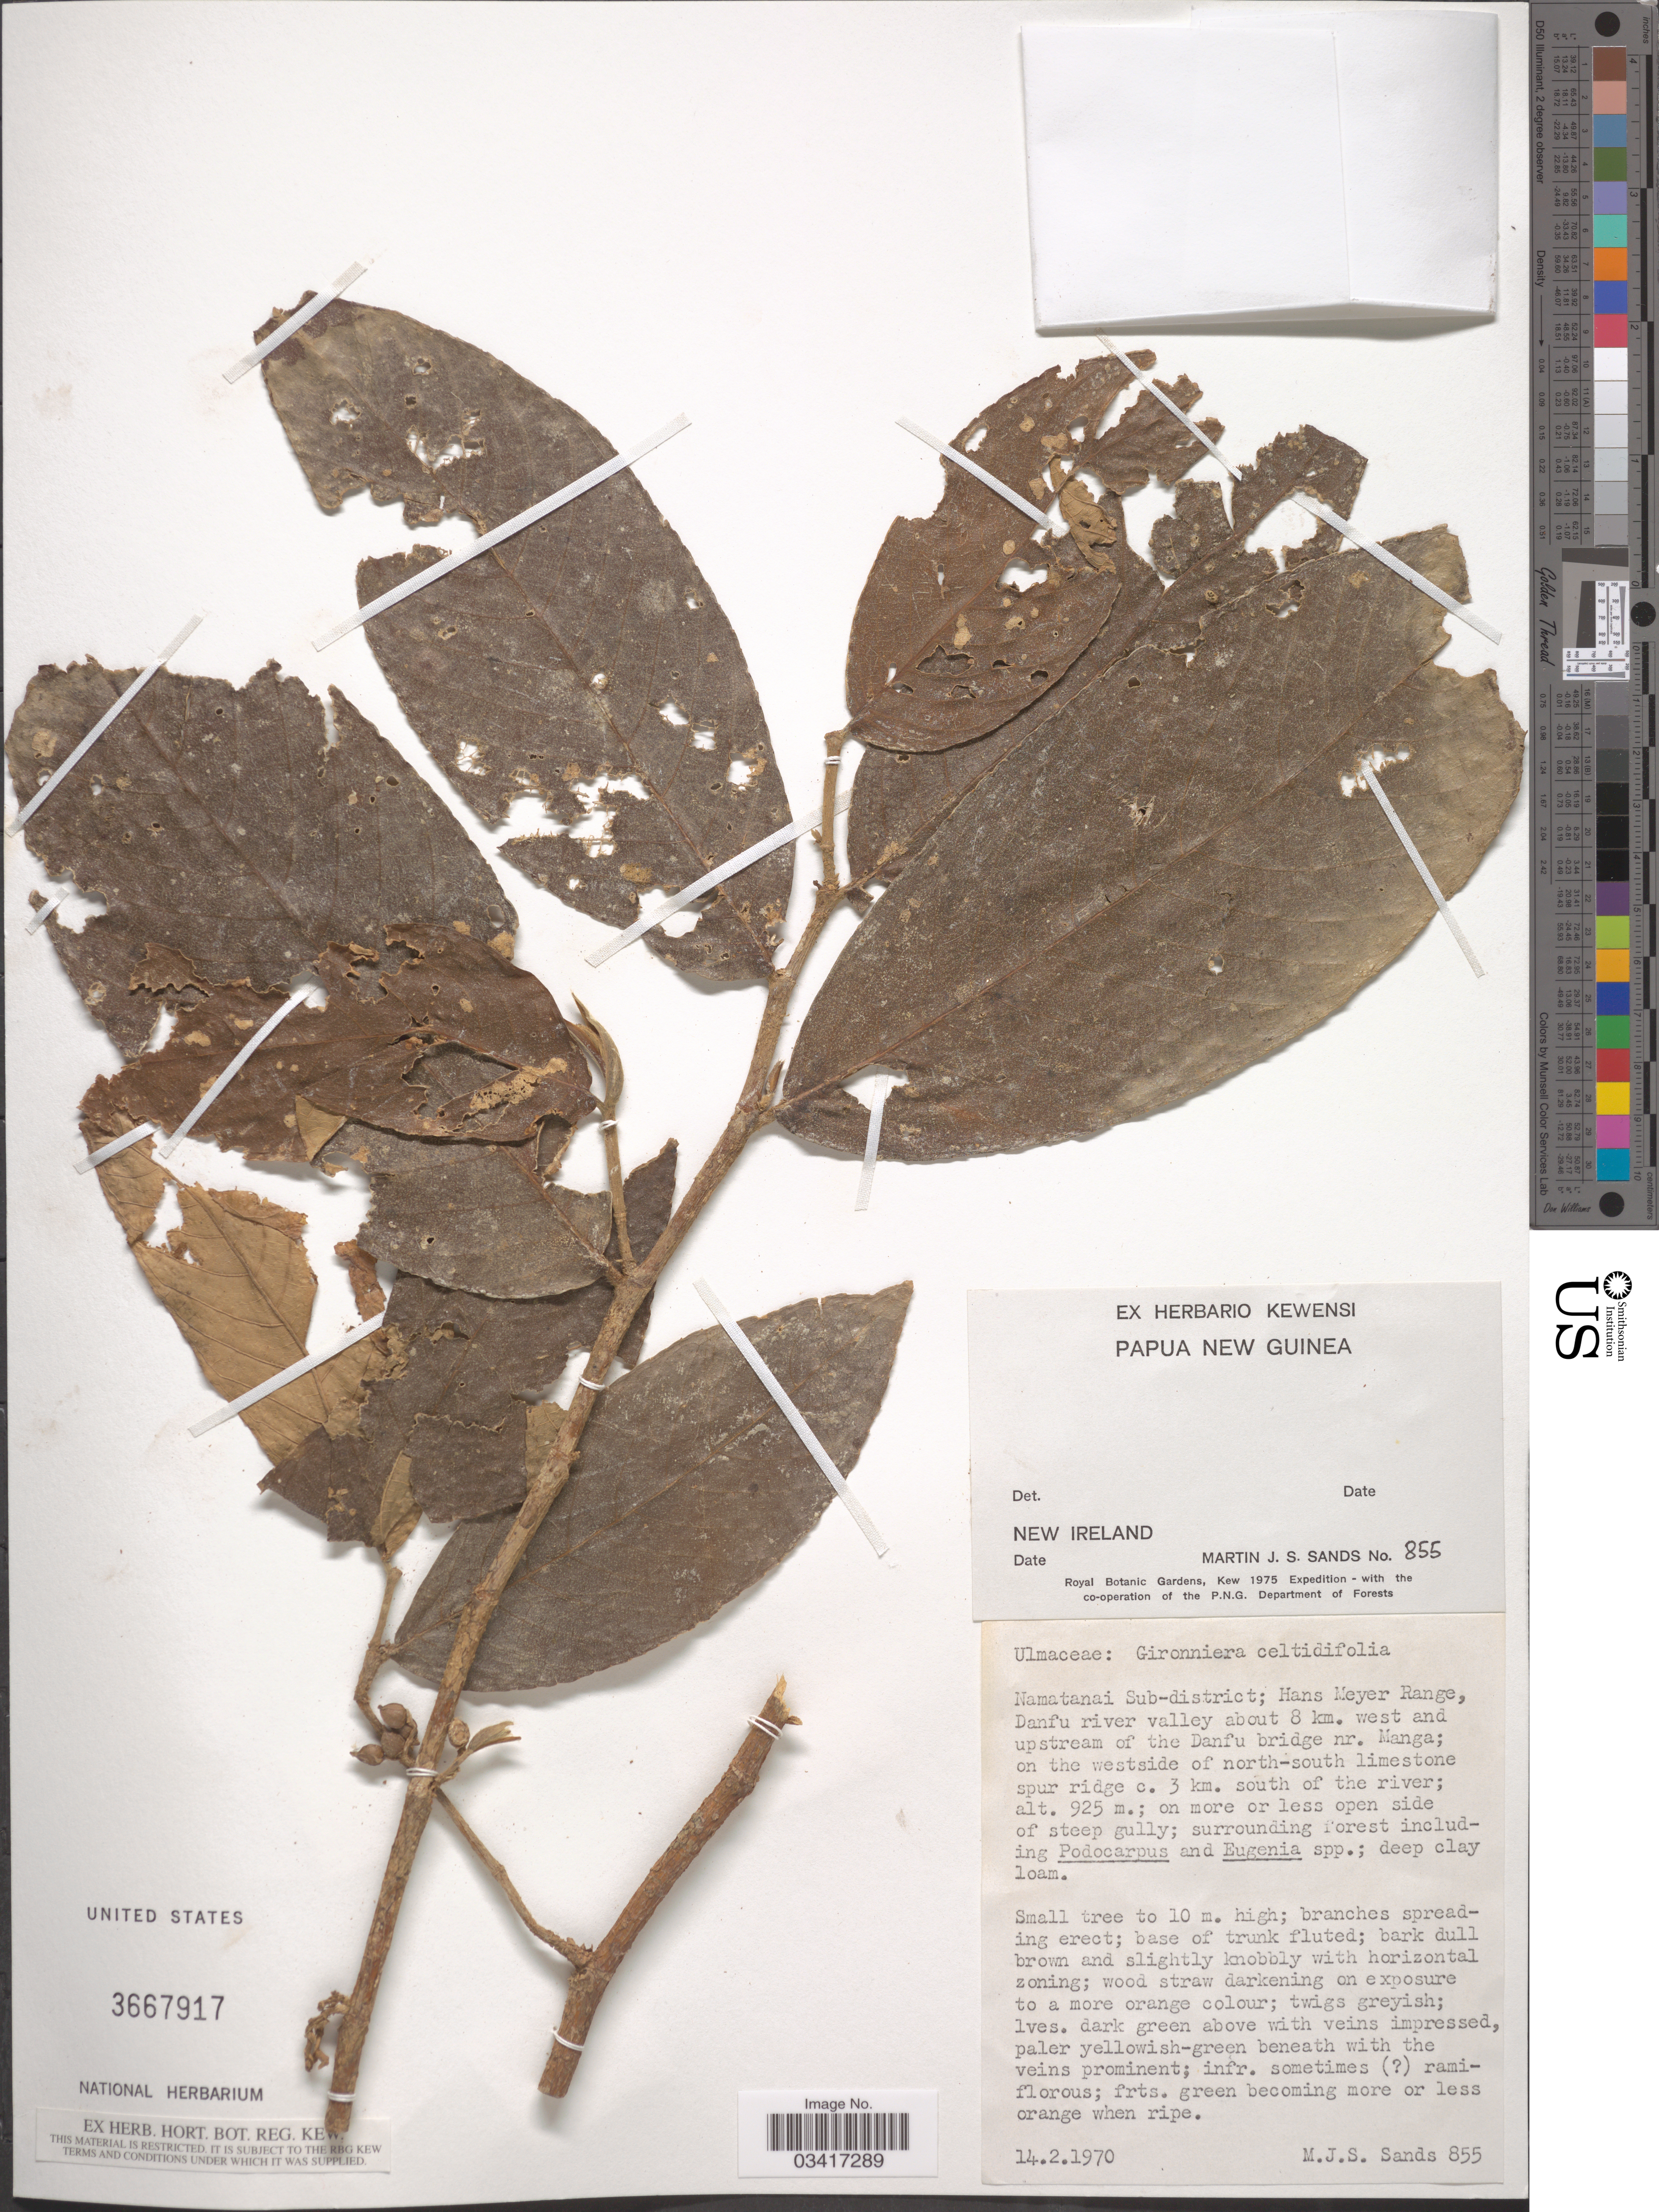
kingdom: Plantae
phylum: Tracheophyta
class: Magnoliopsida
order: Rosales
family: Cannabaceae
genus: Gironniera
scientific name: Gironniera celtidifolia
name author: Gaudich.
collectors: M. Sands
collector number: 855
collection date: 1970-02-14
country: Papua New Guinea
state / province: New Ireland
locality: Namatanai Sub-district; Hans Meyer Range, Danfu river valley about 8 km. west and upstream of the Danfu bridge nr. Manga; on the westside of north-south limestone spur ridge c. 3 km. south of the river.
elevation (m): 925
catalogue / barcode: US 3667917